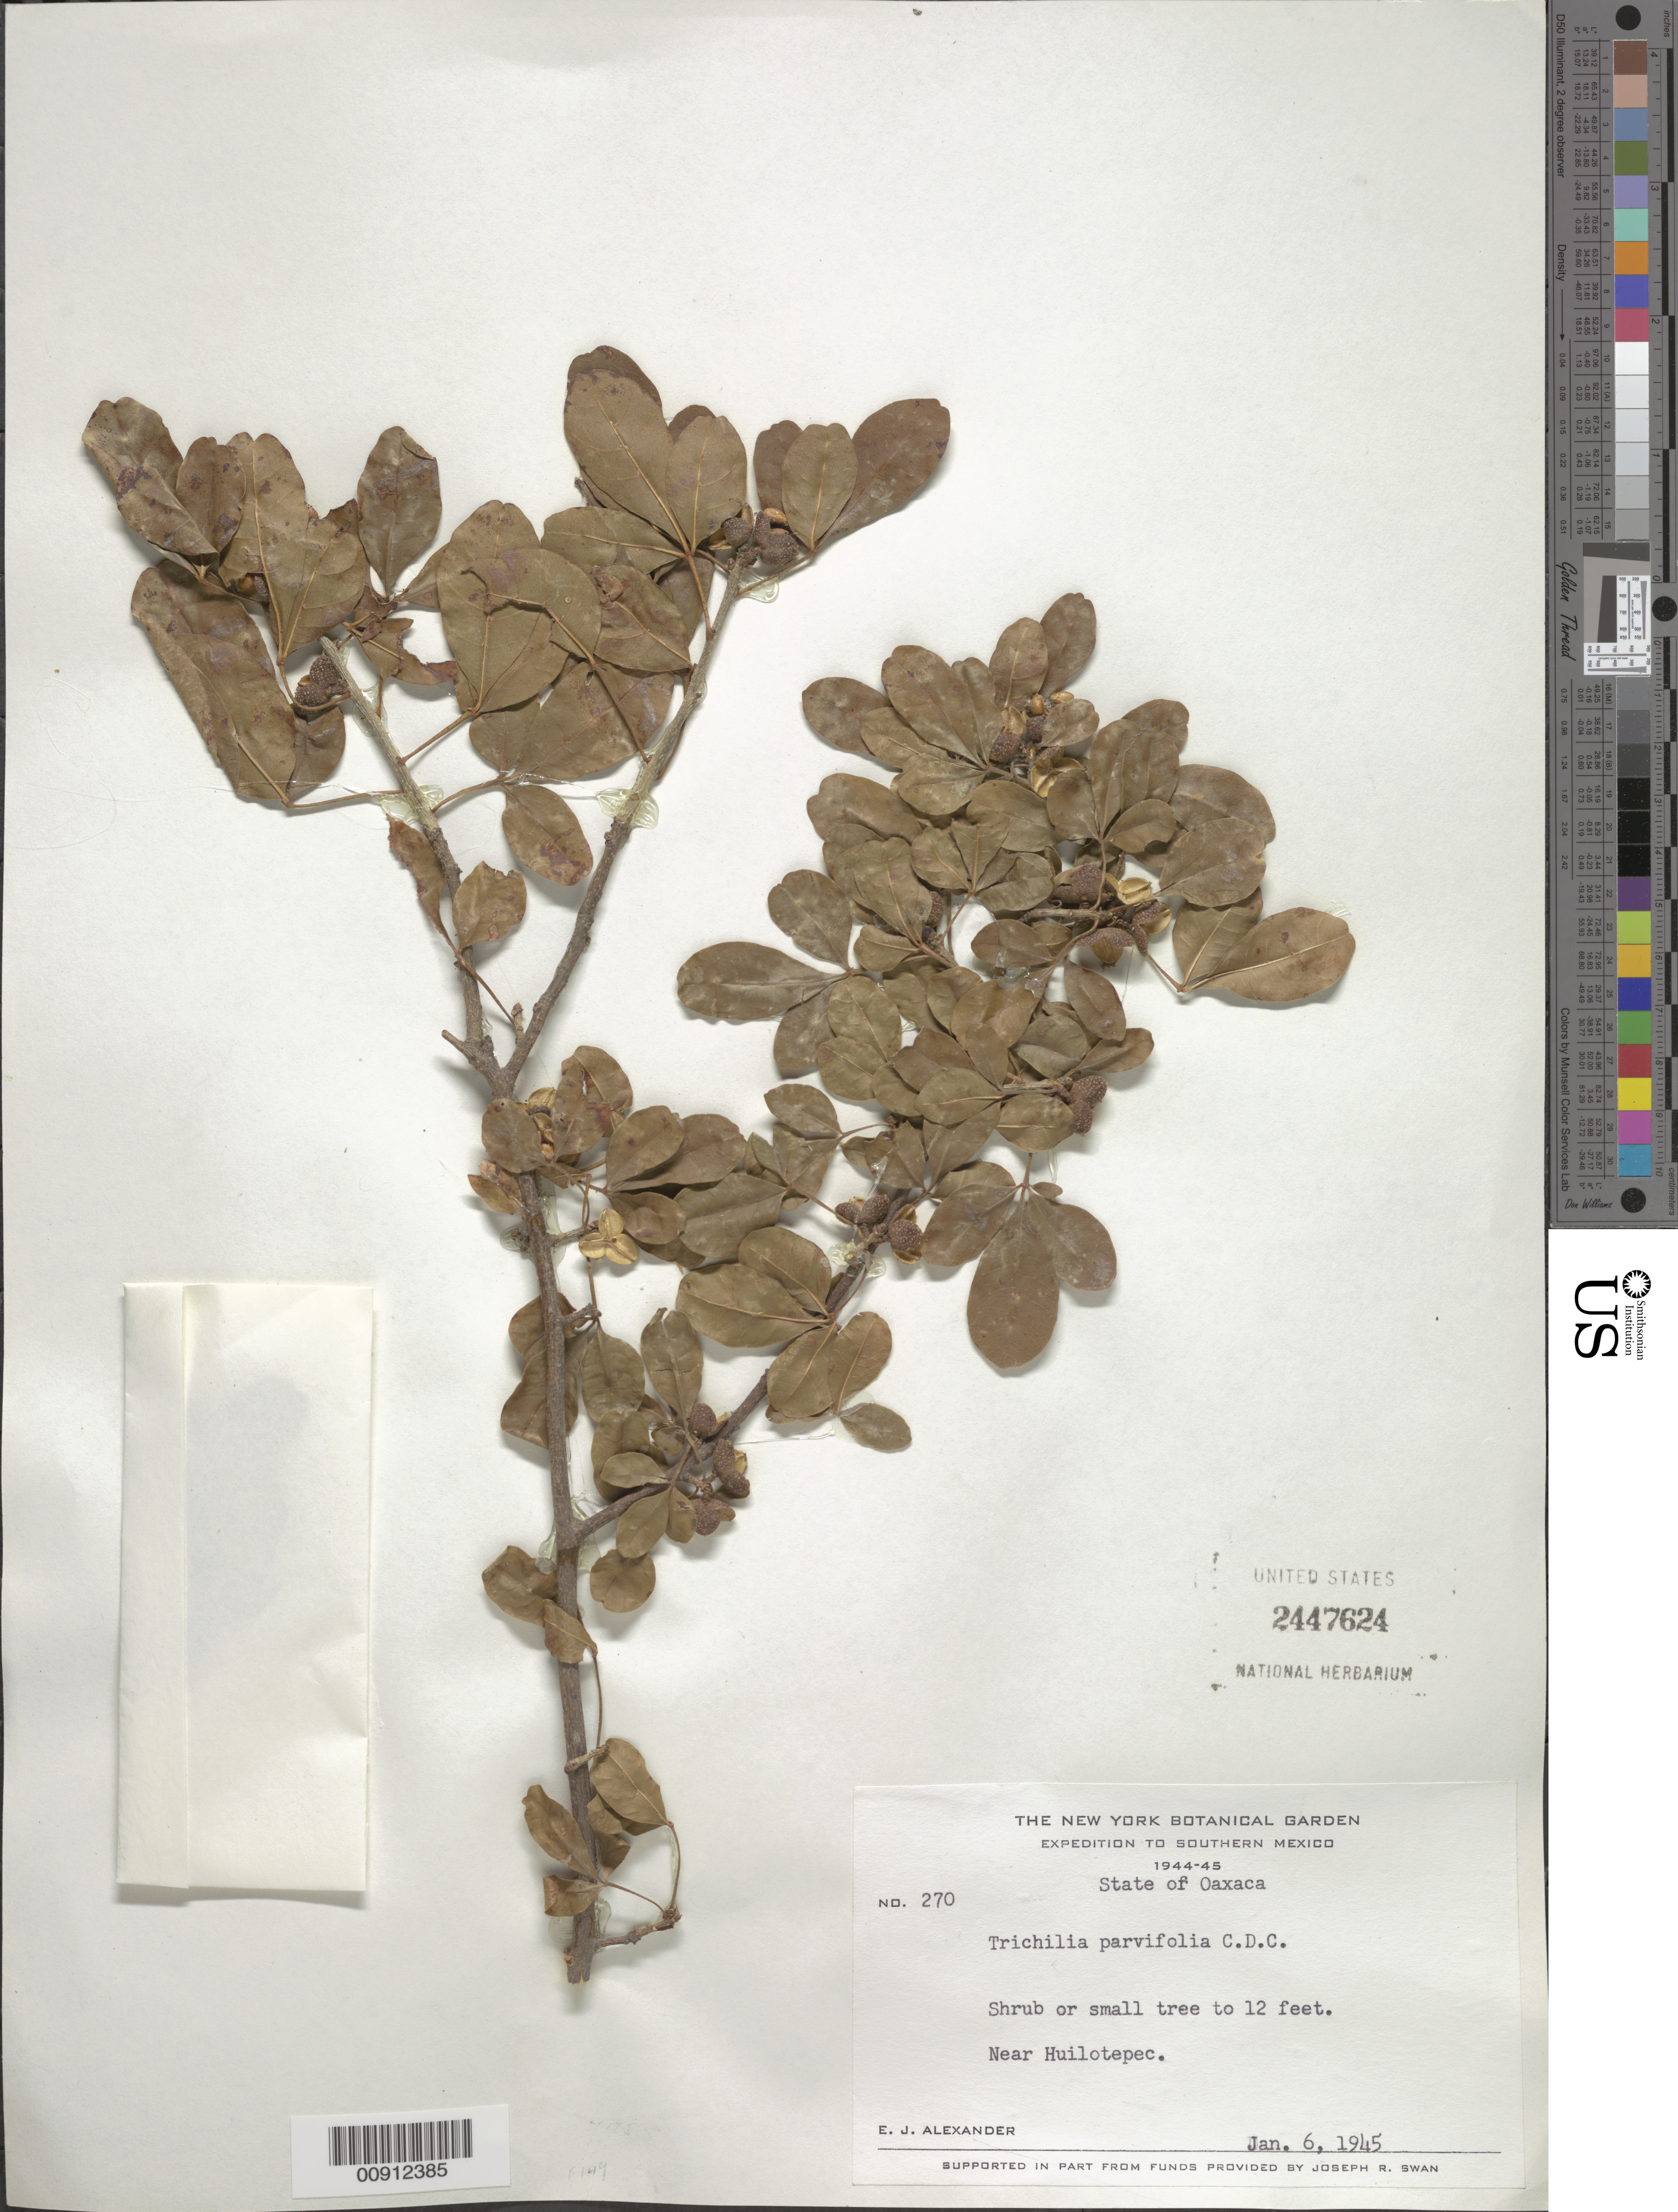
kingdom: Plantae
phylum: Tracheophyta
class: Magnoliopsida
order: Sapindales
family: Meliaceae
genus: Trichilia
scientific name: Trichilia parvifolia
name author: C. DC.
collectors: E. J. Alexander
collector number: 270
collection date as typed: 06 Jan 1945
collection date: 1945-01-06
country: Mexico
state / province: Oaxaca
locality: Near Huilotepec, Oaxaca.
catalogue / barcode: US 2447624